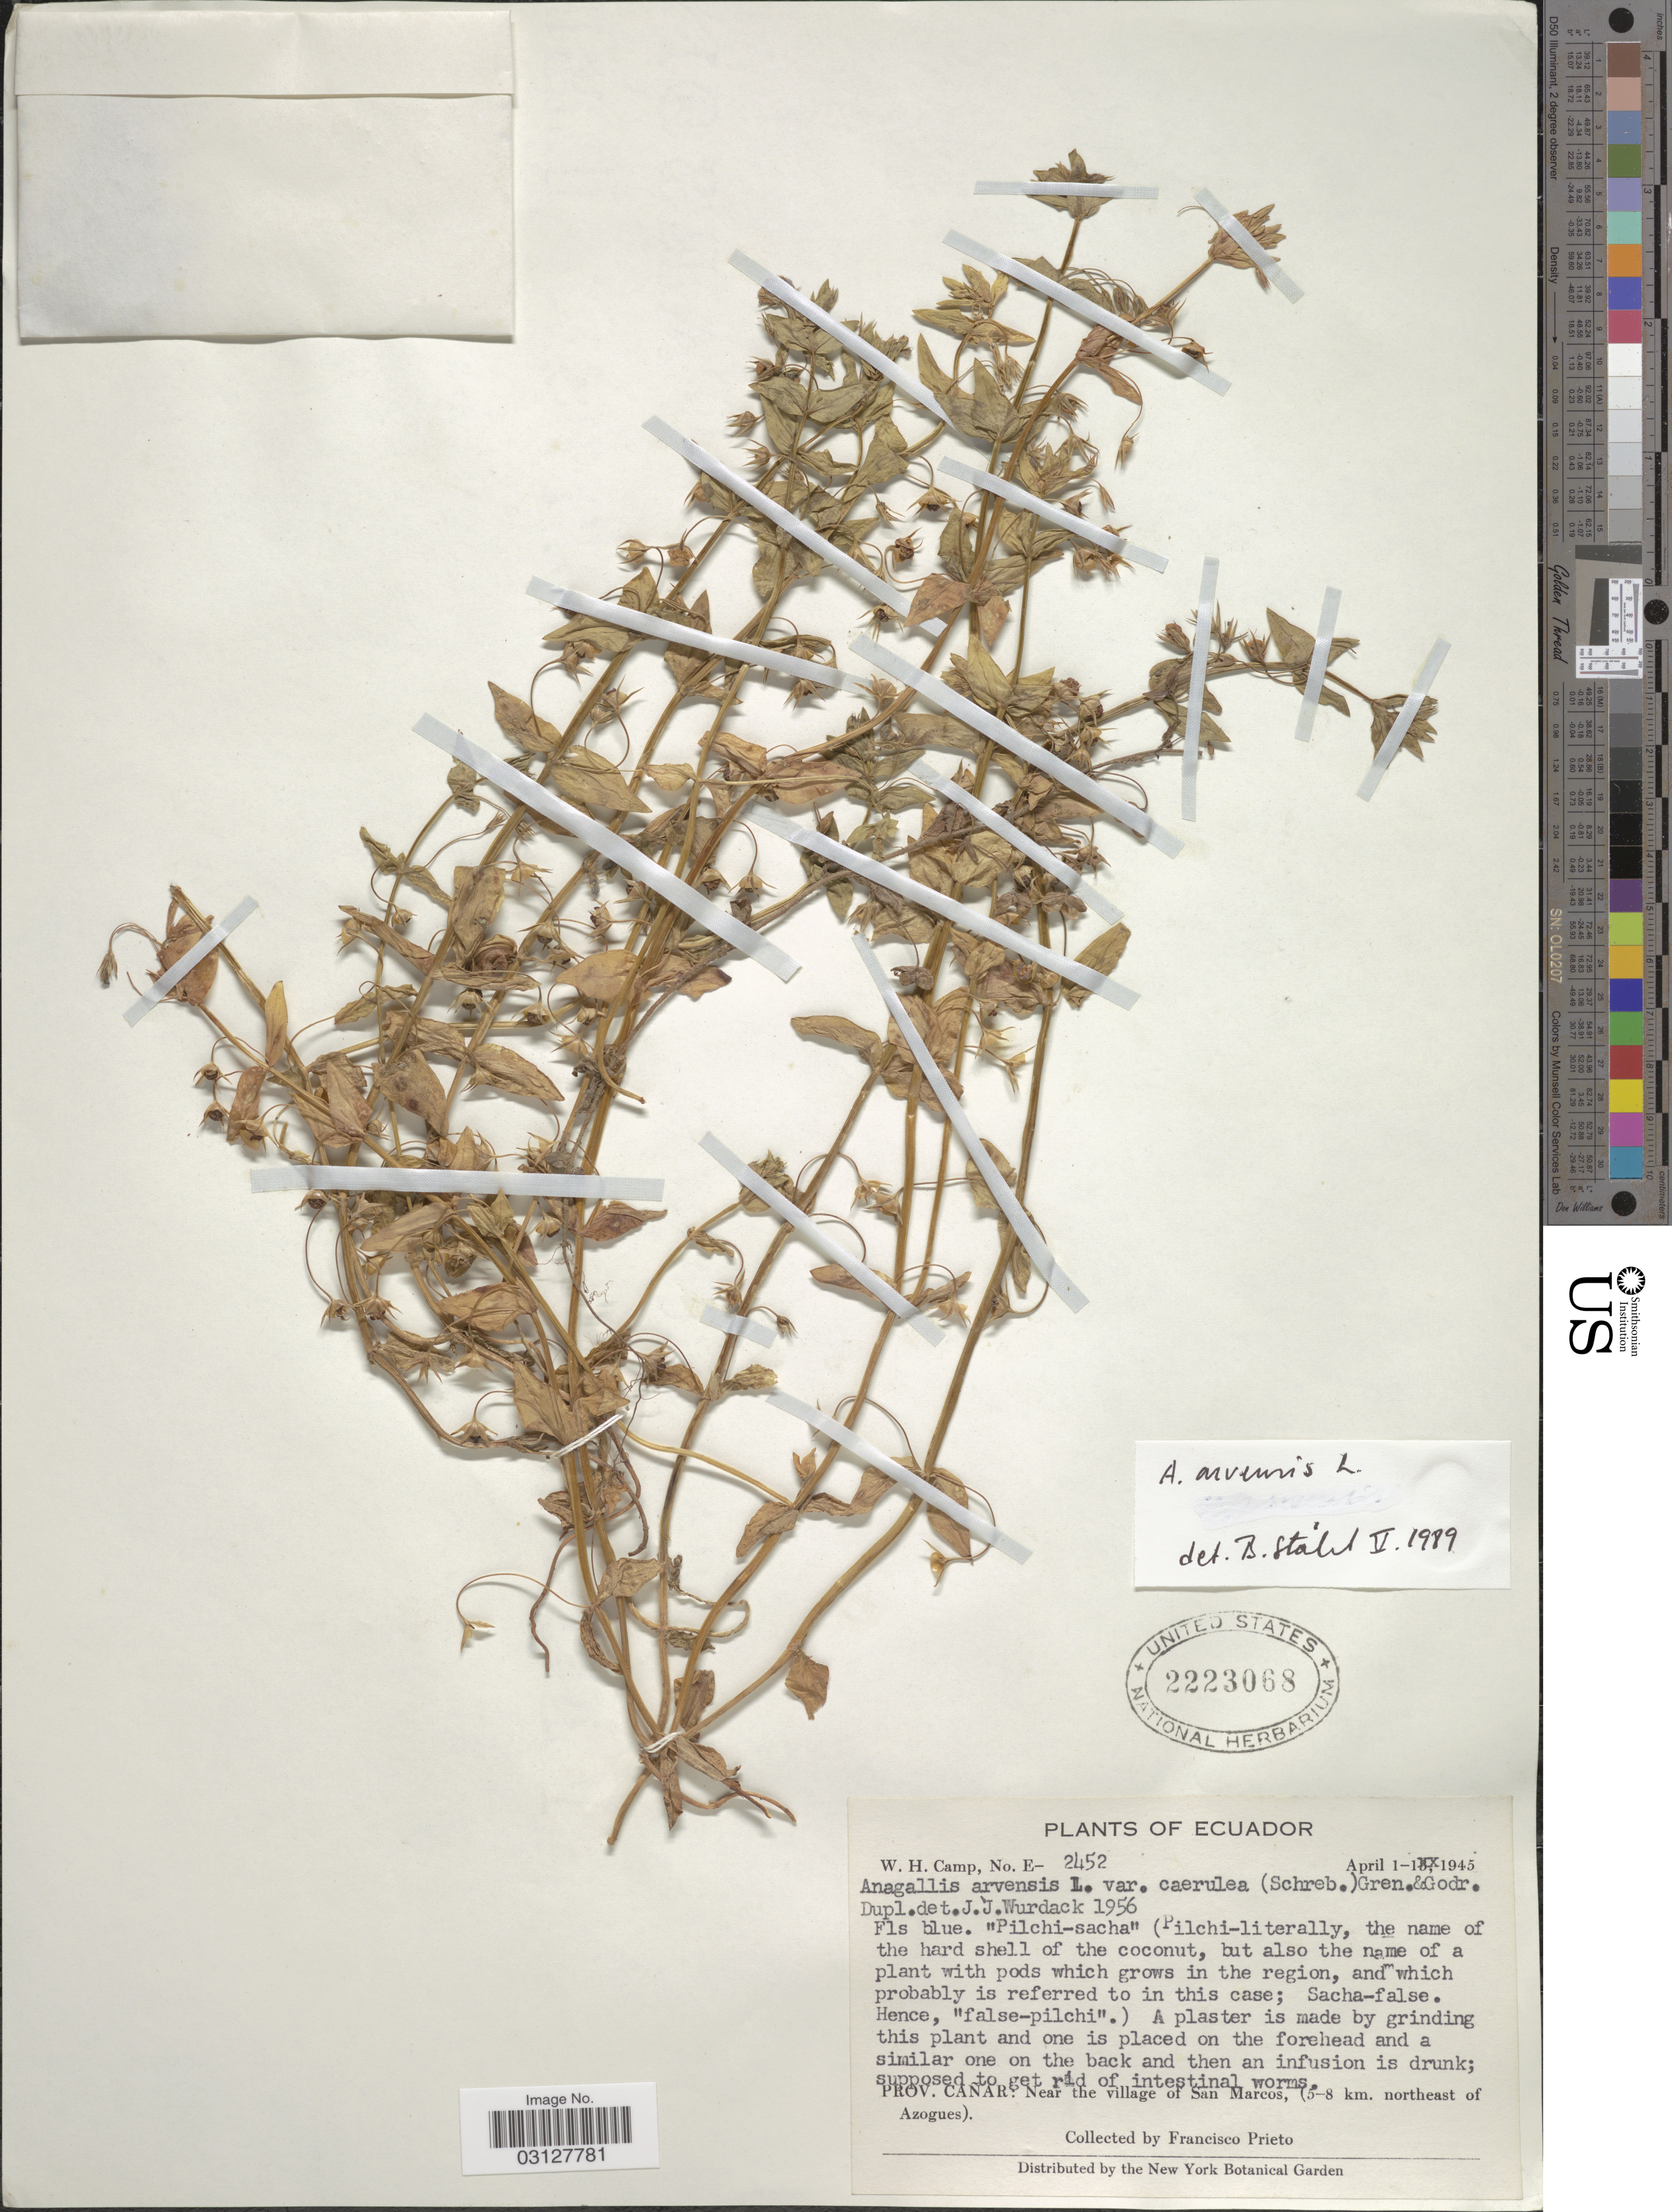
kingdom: Plantae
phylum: Tracheophyta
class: Magnoliopsida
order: Ericales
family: Primulaceae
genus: Anagallis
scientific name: Anagallis arvensis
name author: L.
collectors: F. Prieto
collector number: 2452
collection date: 1945-04-01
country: Ecuador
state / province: Cañar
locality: Prov. Canar: Near the village of San Marcos, (5-8 km. northeast of Azogues).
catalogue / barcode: US 2223068